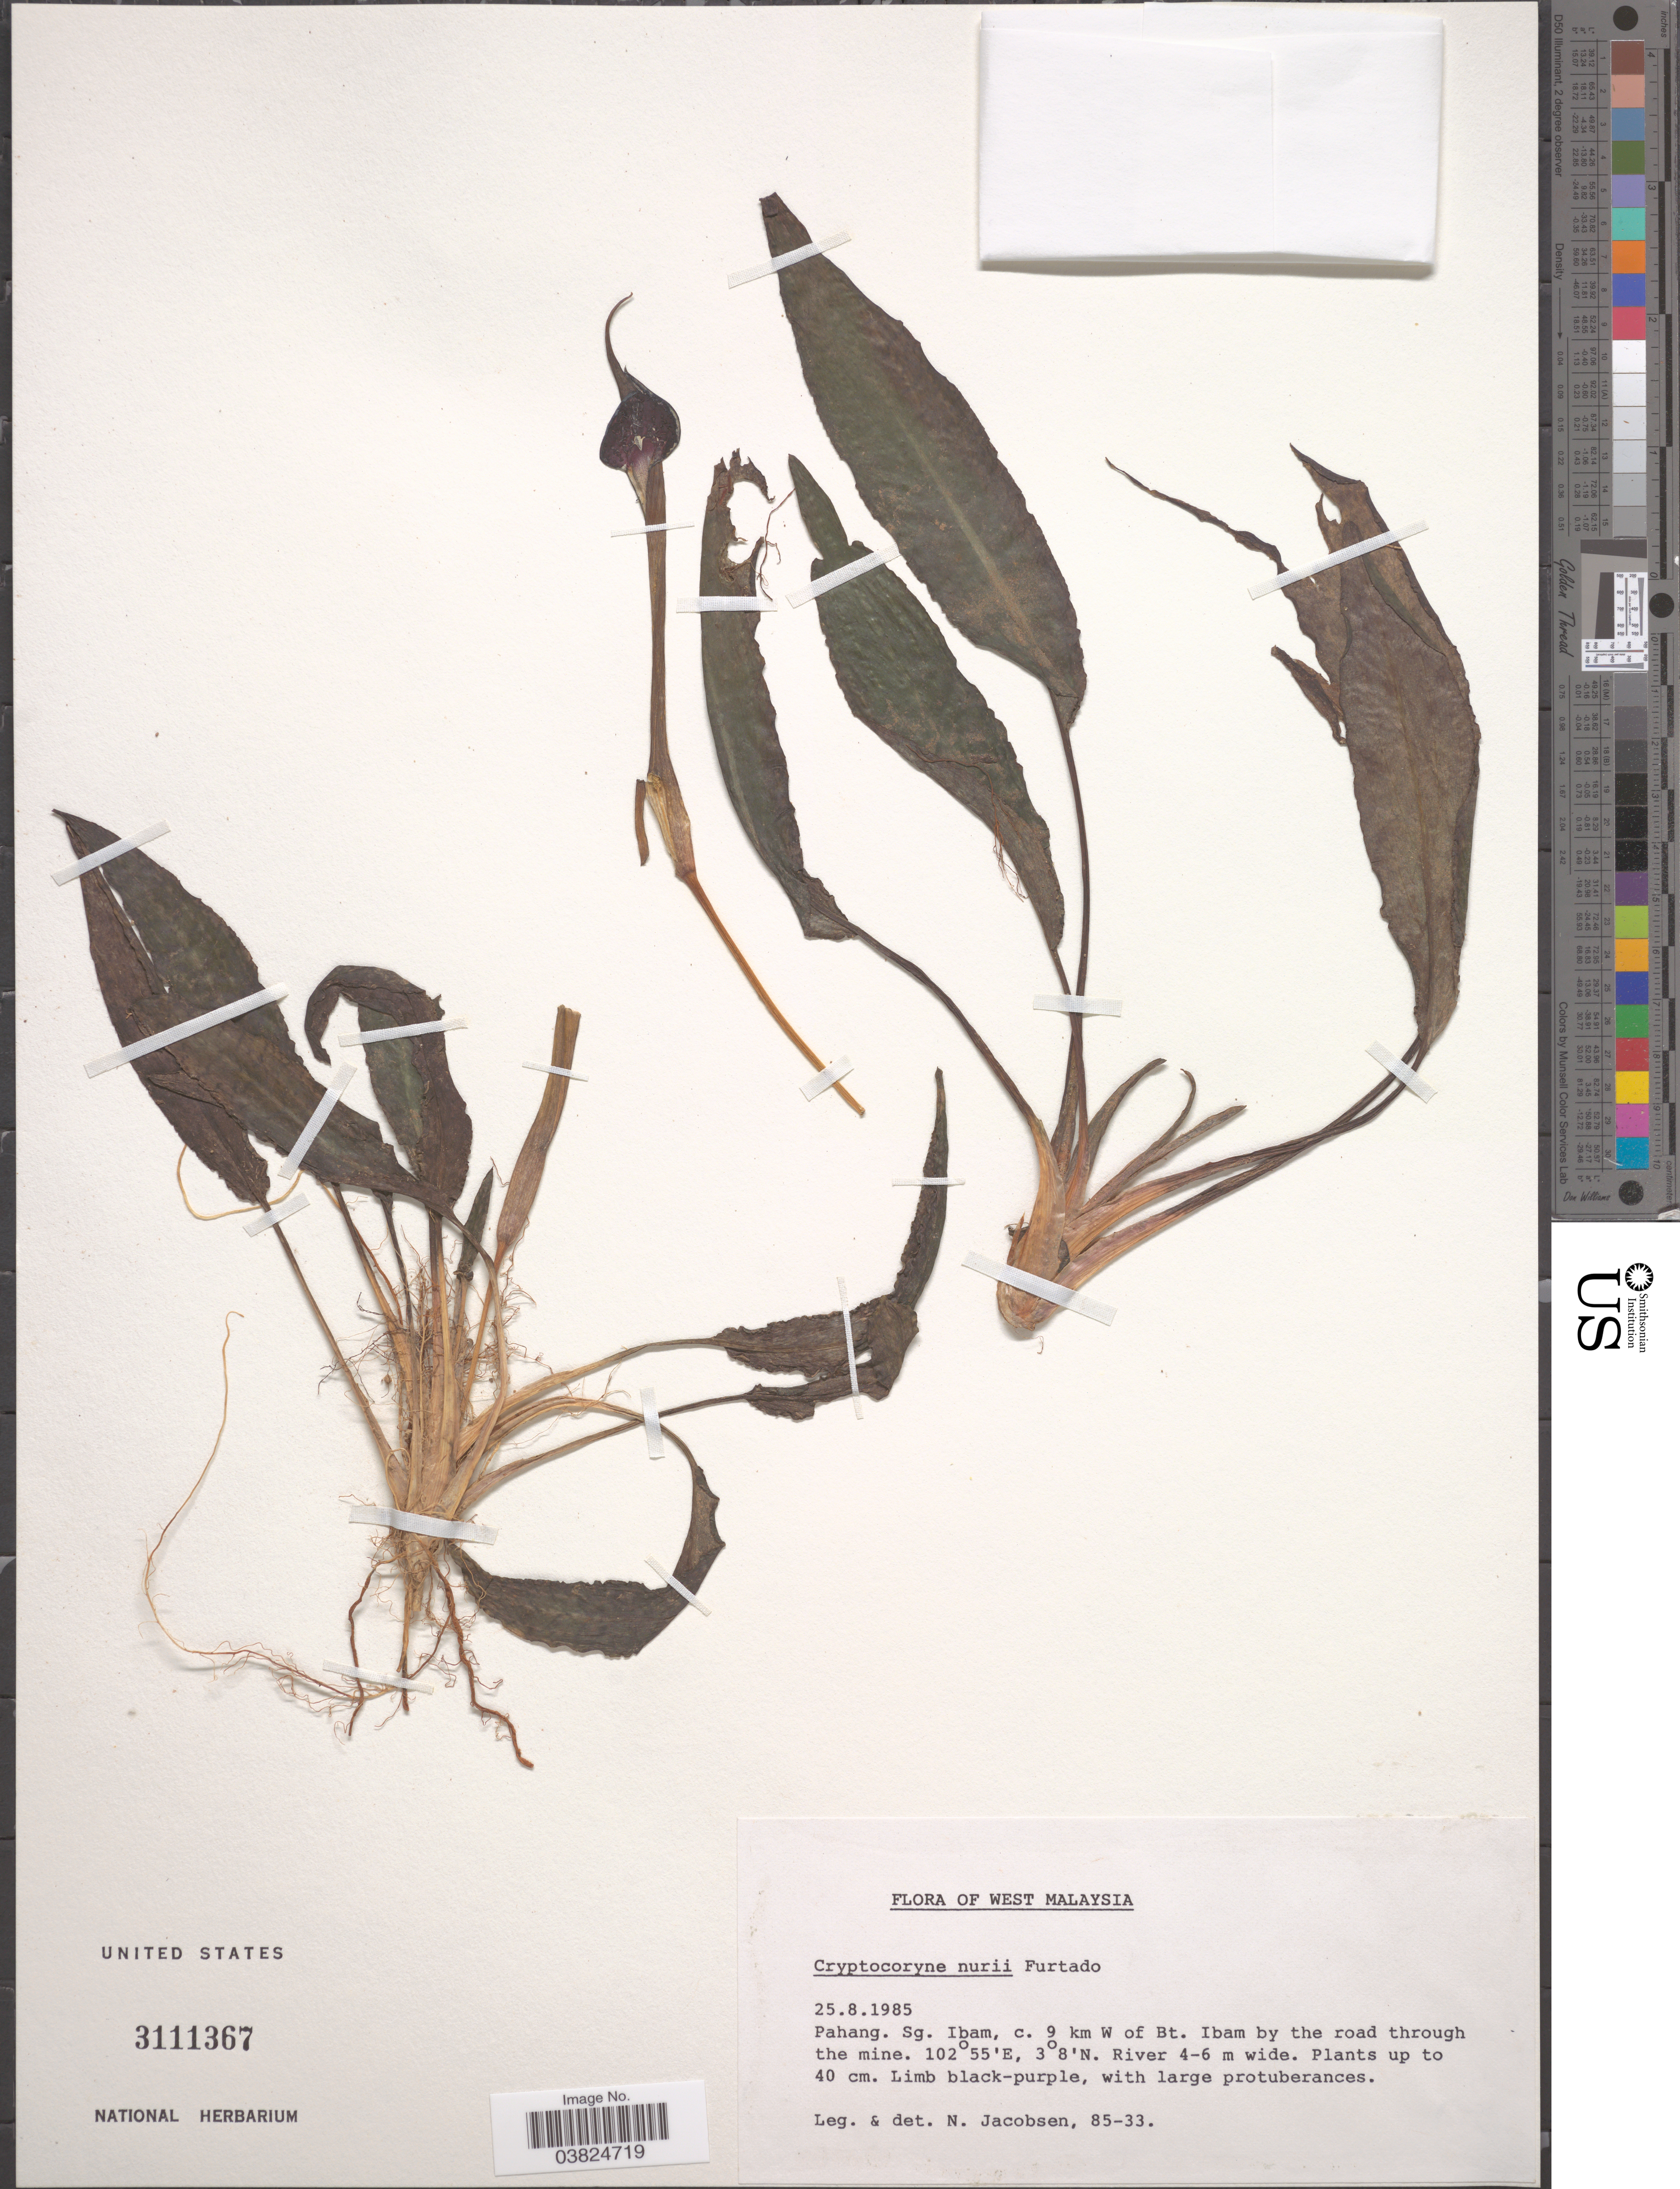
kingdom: Plantae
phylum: Tracheophyta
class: Liliopsida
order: Alismatales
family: Araceae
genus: Cryptocoryne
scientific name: Cryptocoryne nurii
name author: Furtado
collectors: N. Jacobsen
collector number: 85-33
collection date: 1985-08-25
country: Malaysia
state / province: Pahang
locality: West Malaysia. Sg. Ibam, c. 9 km W of Bt. Ibam by the road through the mine.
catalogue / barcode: US 3111367